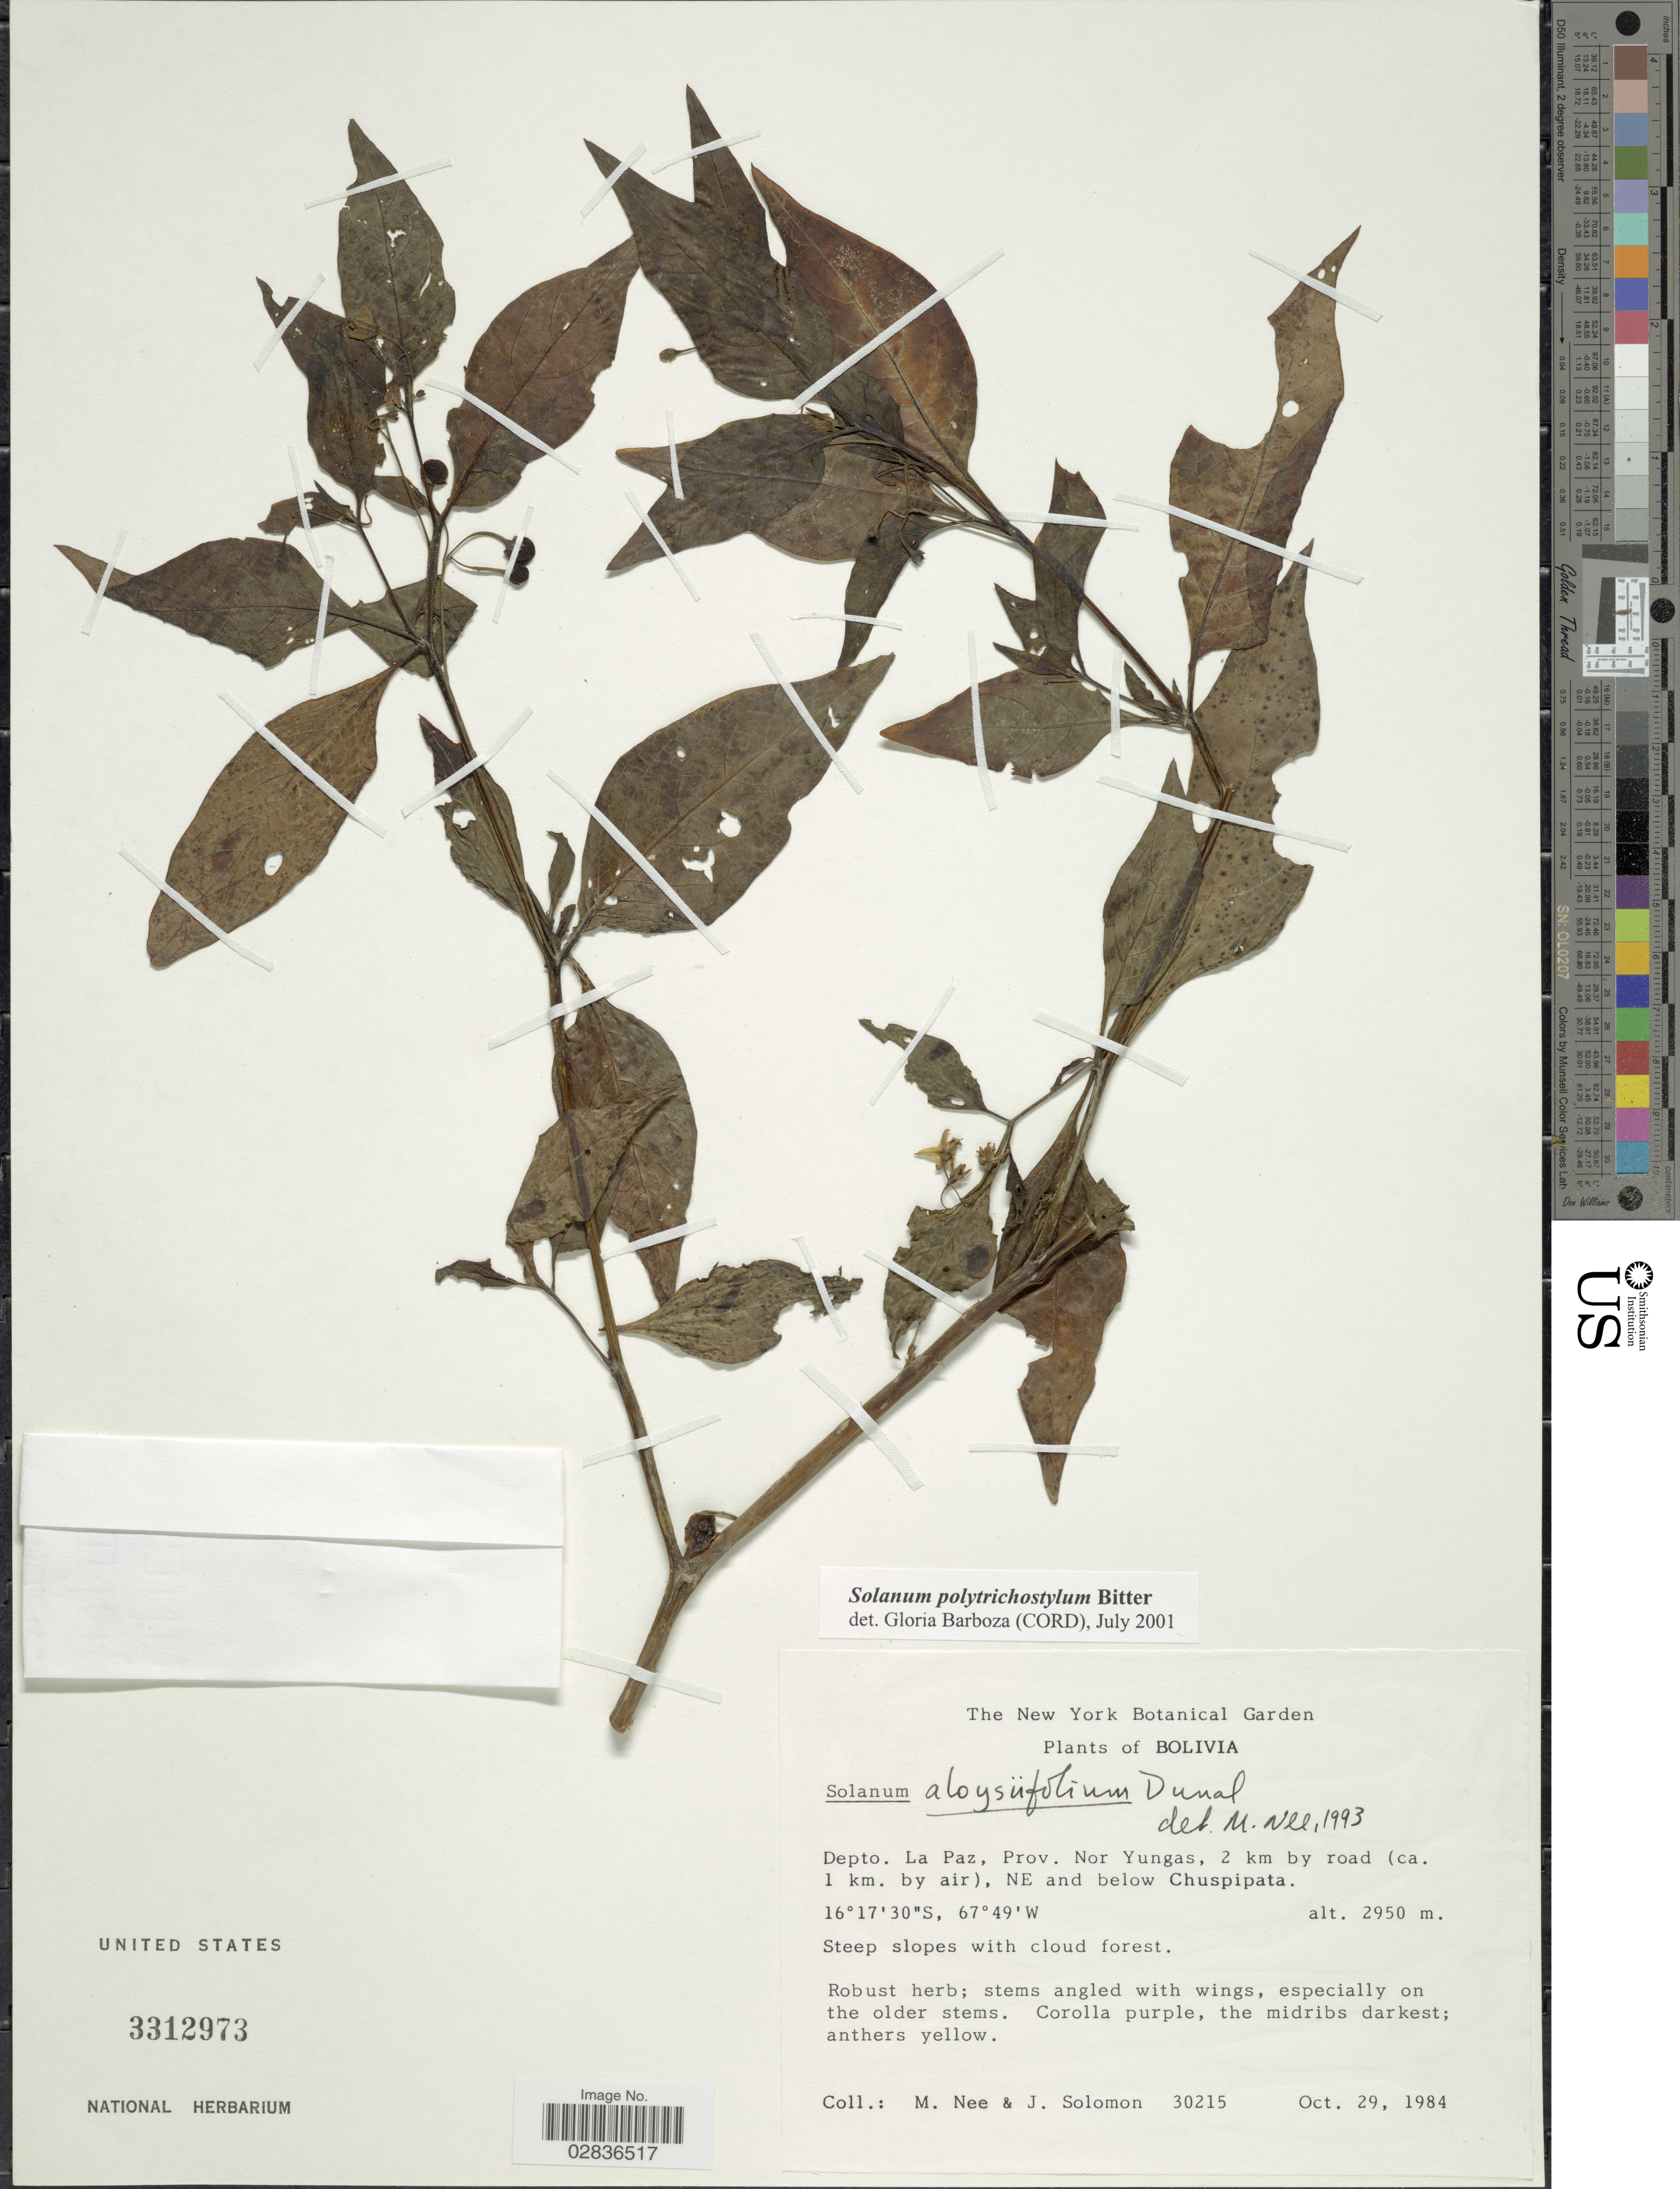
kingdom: Plantae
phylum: Tracheophyta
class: Magnoliopsida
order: Solanales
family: Solanaceae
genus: Solanum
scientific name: Solanum polytrichostylum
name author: Bitter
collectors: M. Nee & J. Solomon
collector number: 30215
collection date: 1984-10-29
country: Bolivia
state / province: La Paz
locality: Depto. La Paz, Prov. Nor Yungas, 2 km by road (ca. 1 km. by air), NE and below Chuspipata.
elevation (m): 2950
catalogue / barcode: US 3312973